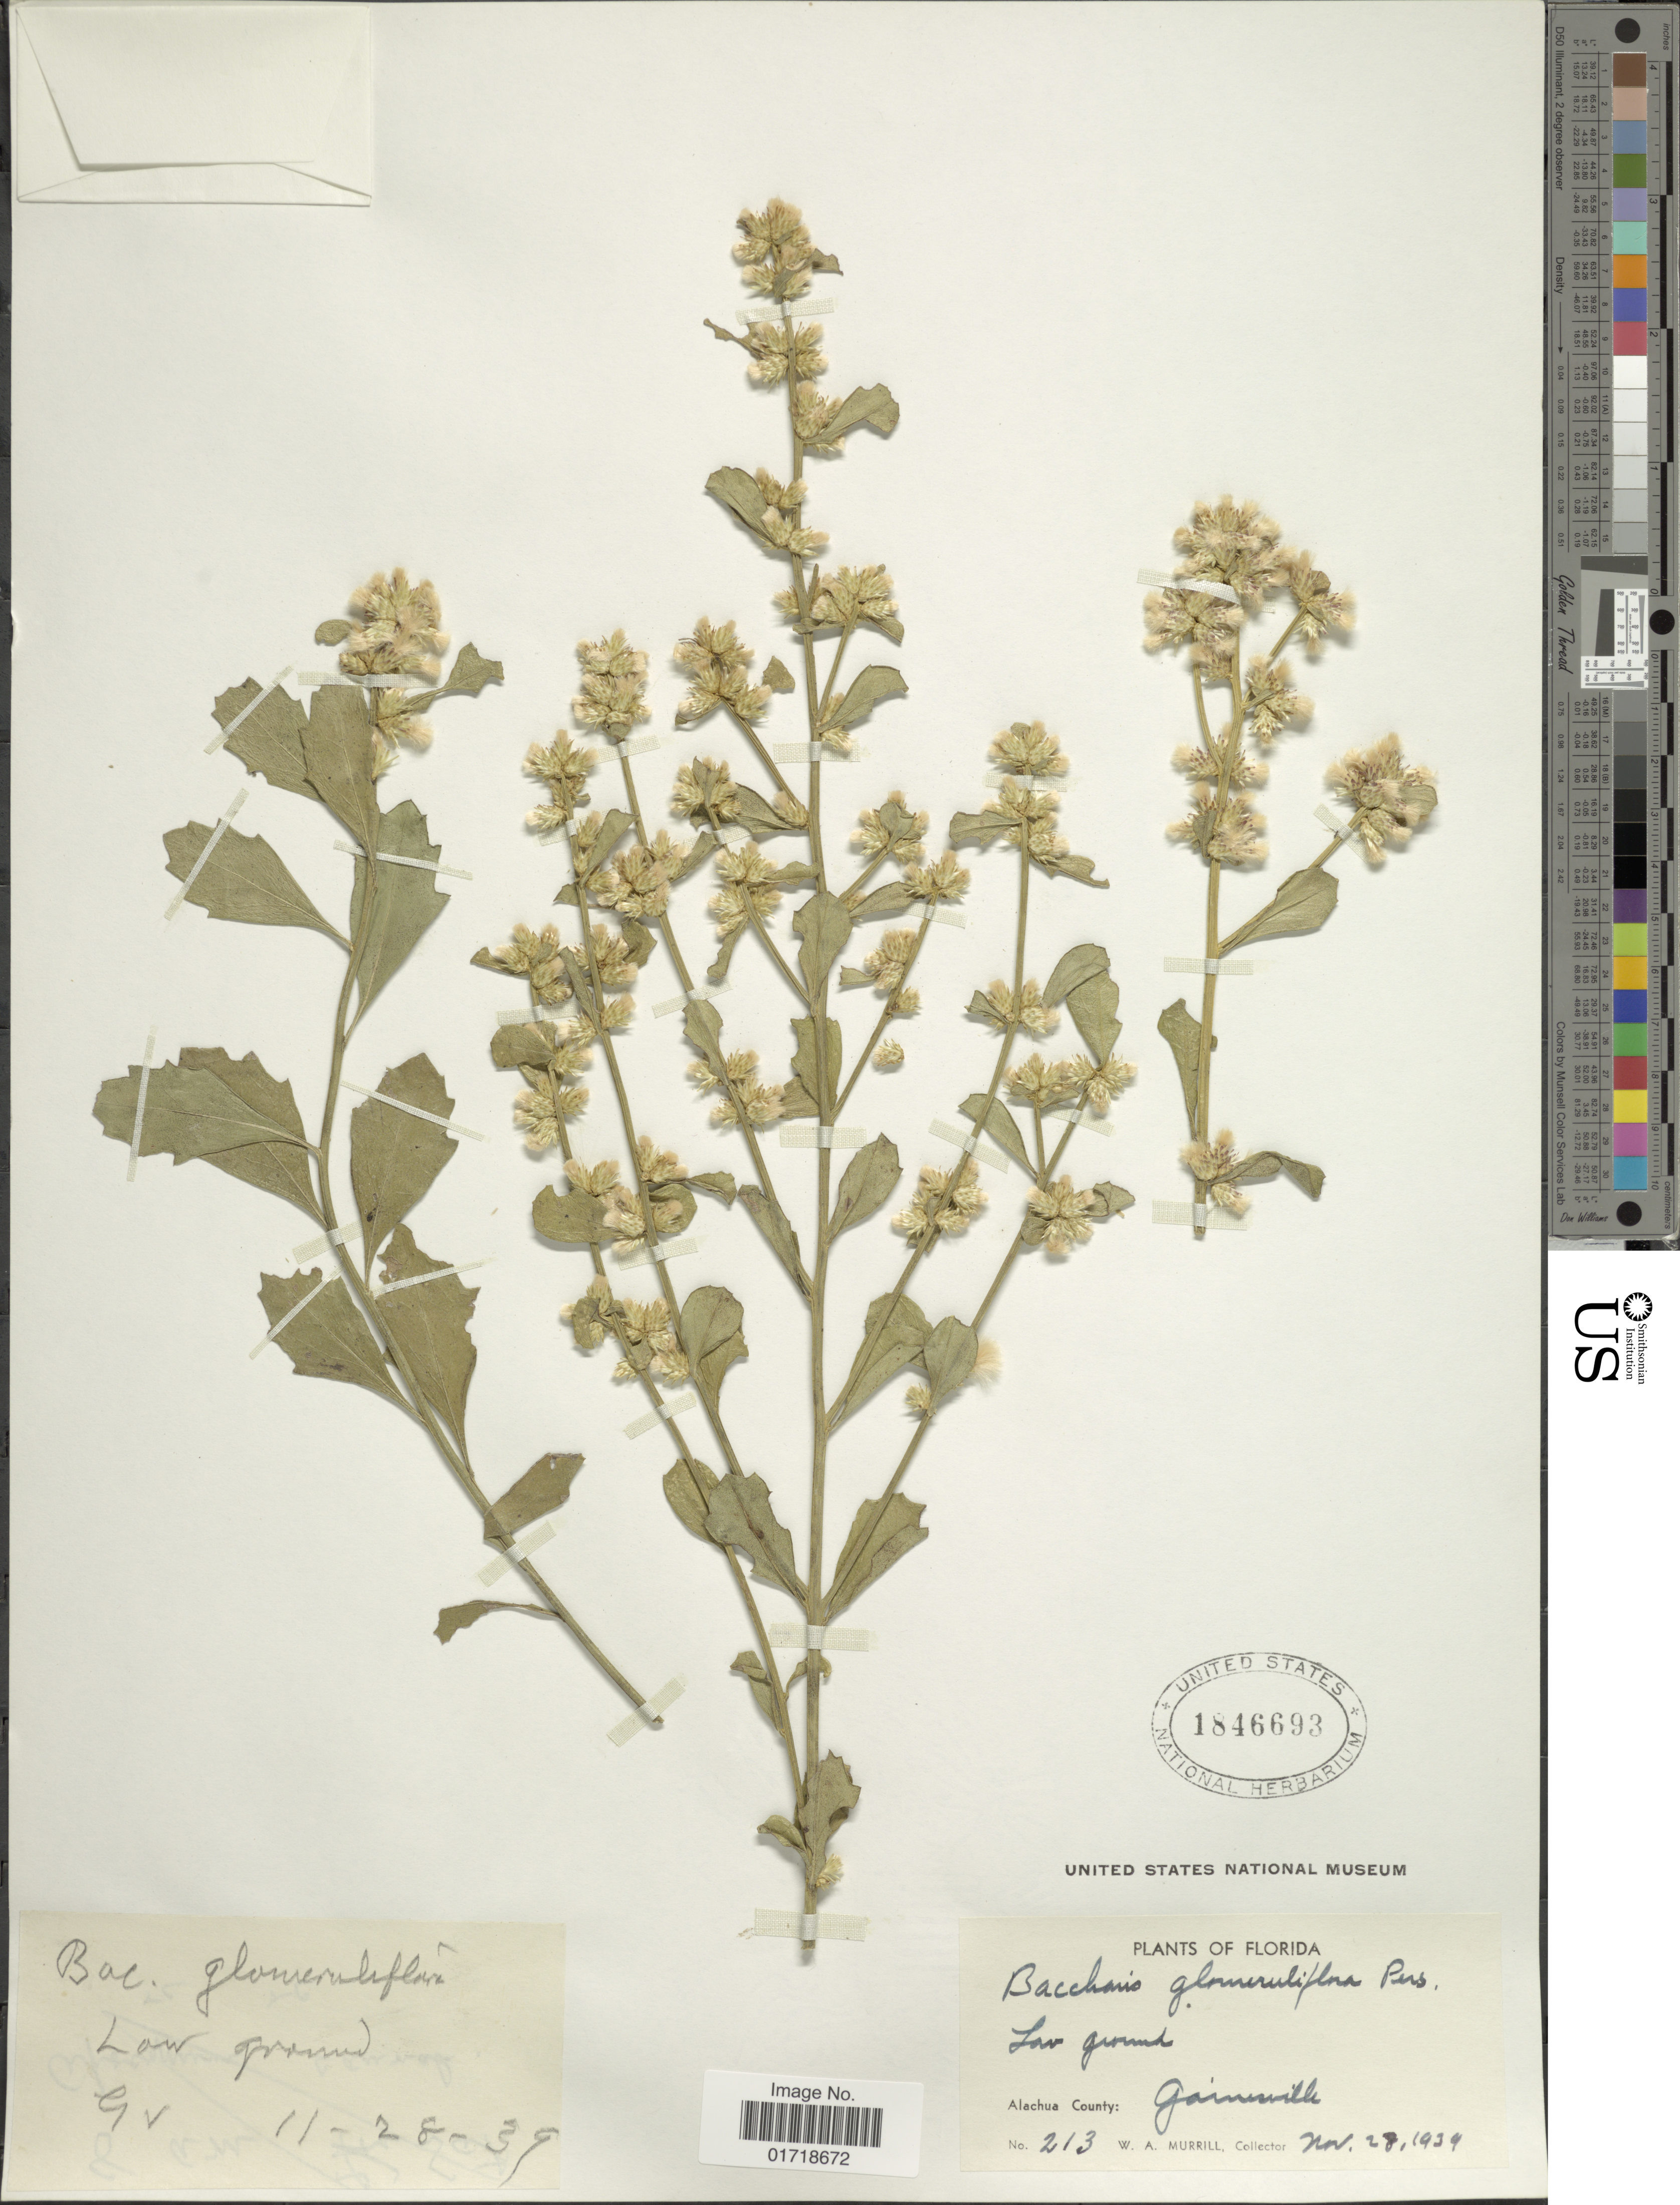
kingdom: Plantae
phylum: Tracheophyta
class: Magnoliopsida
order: Asterales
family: Asteraceae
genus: Baccharis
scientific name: Baccharis glomeruliflora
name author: Pers.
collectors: W. A. Murrill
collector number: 213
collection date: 1939-11-28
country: United States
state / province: Florida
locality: Low ground, Alachua County, Gainville.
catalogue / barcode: US 1846693